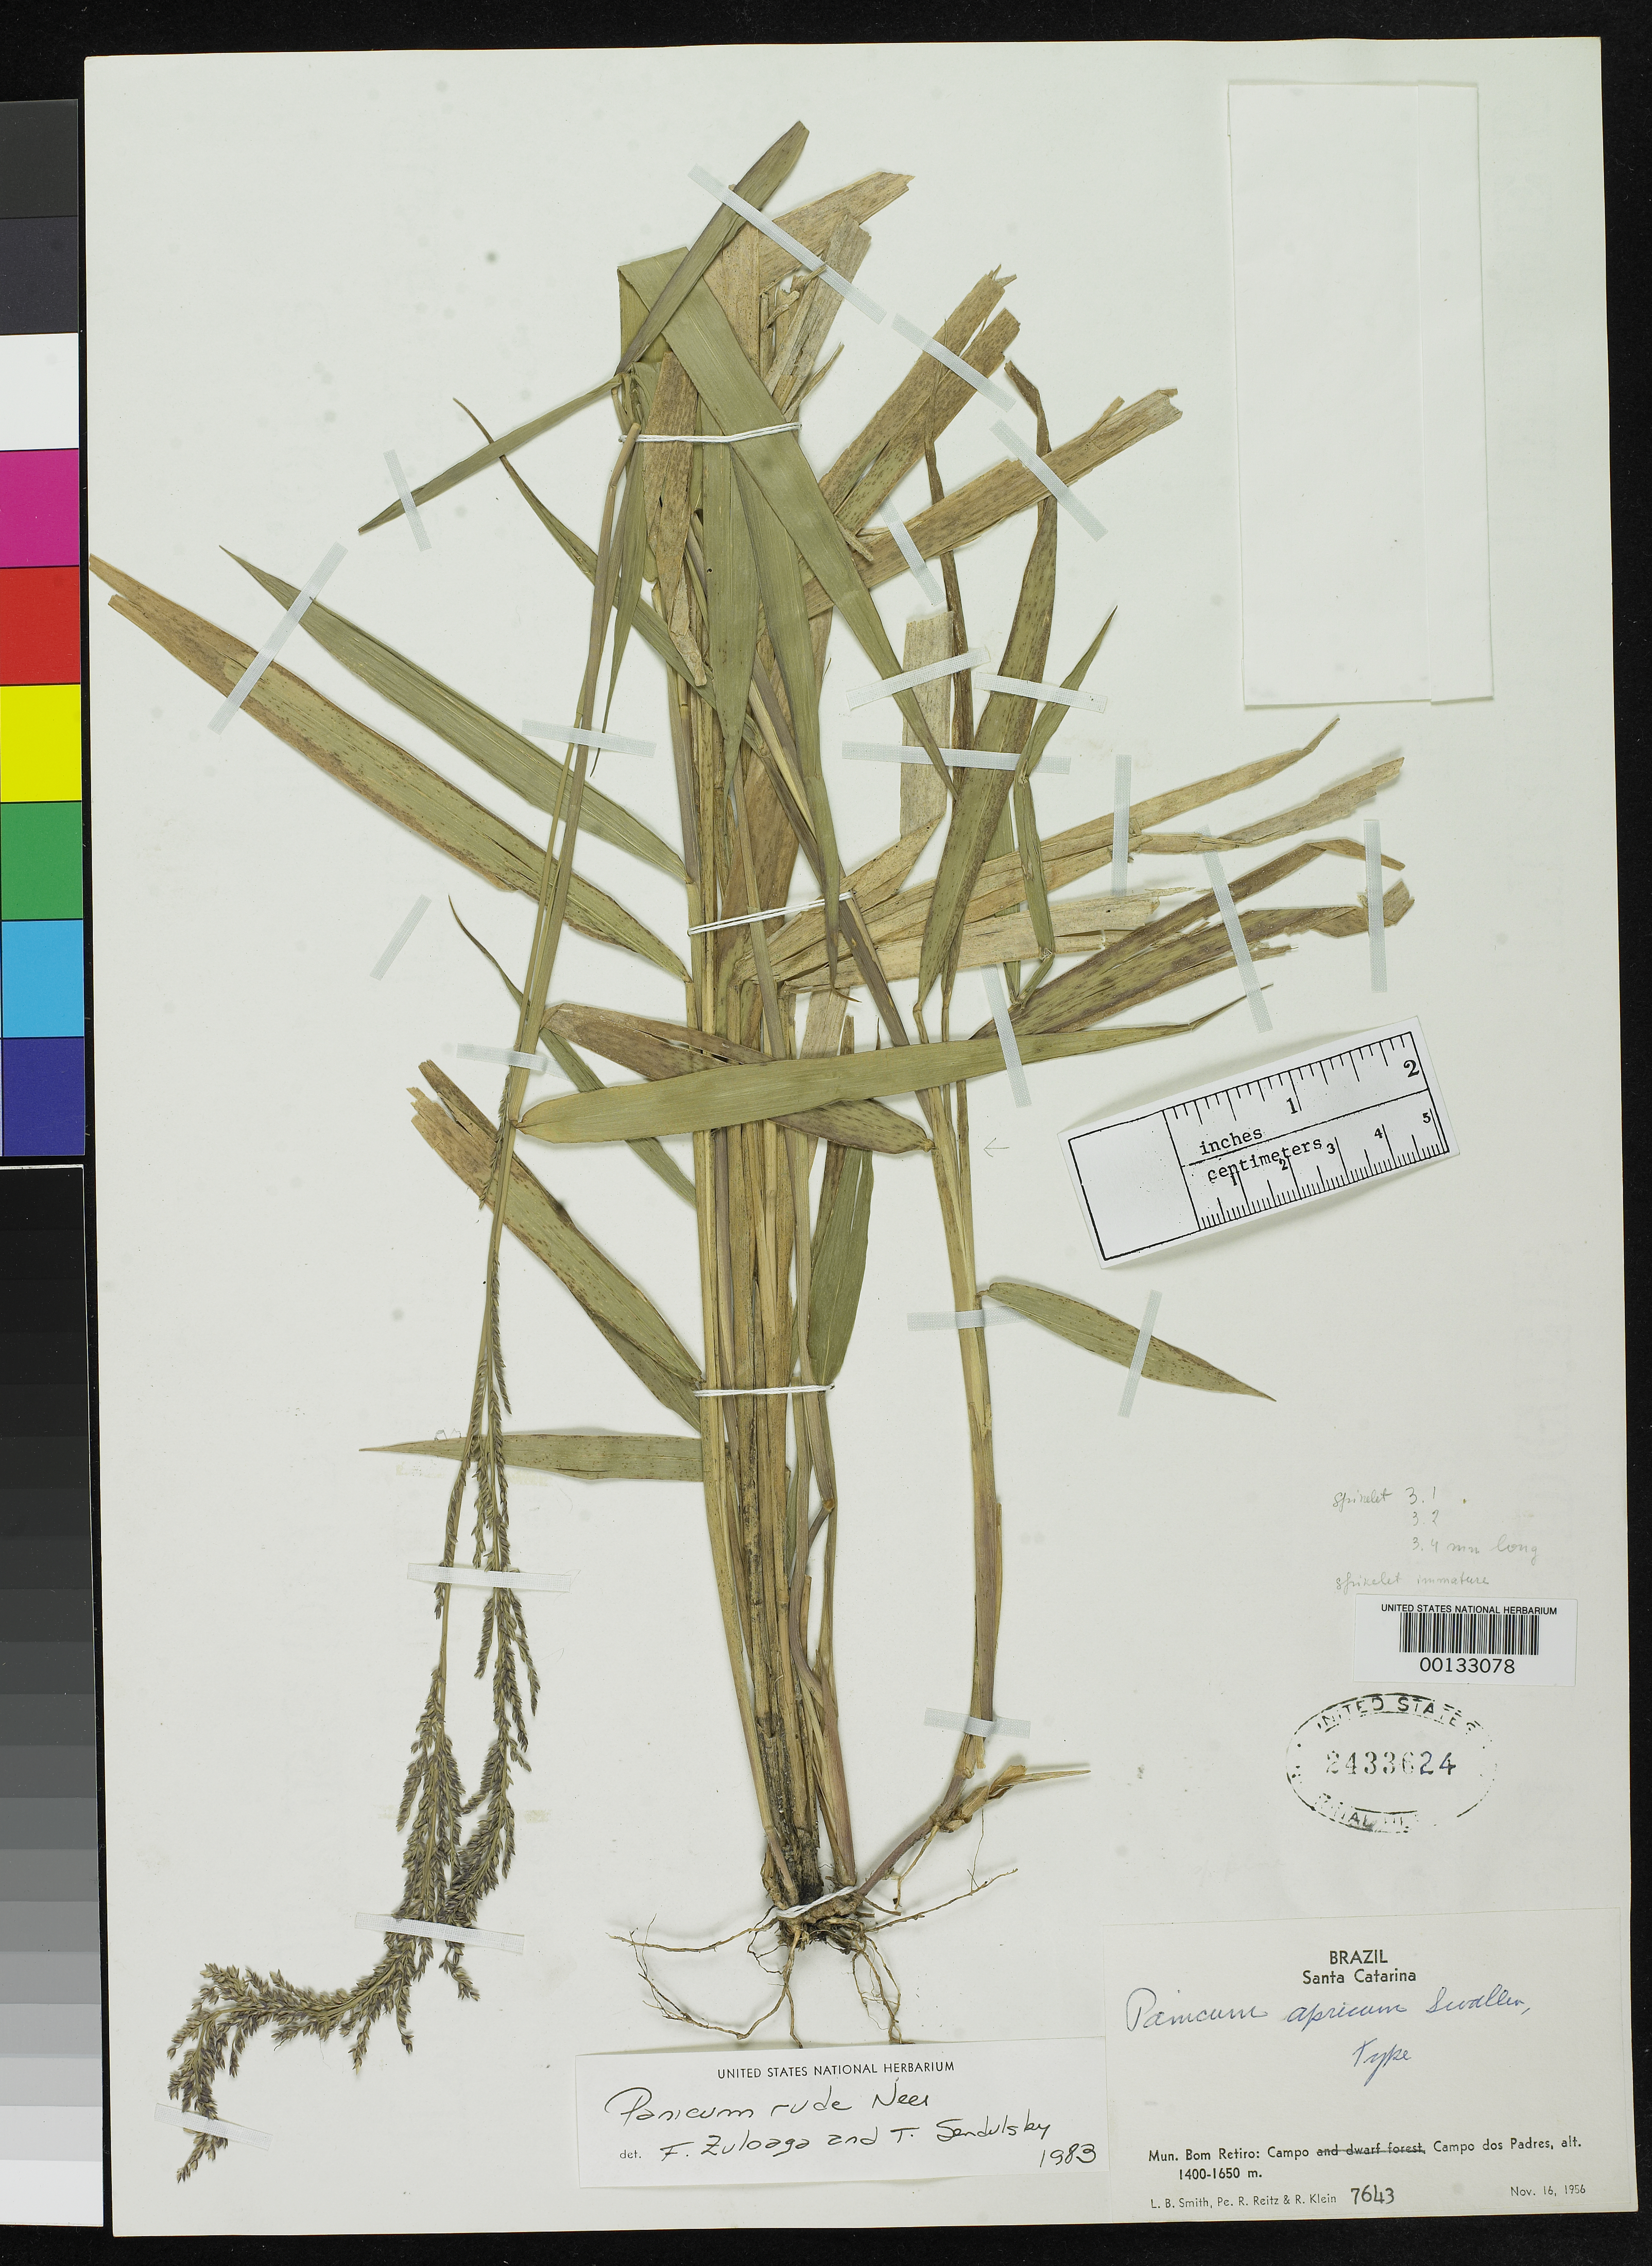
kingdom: Plantae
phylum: Tracheophyta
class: Liliopsida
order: Poales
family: Poaceae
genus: Panicum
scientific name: Panicum apricum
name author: Swallen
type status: Holotype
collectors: L. Smith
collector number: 7643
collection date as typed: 16 Nov 1956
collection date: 1956-11-16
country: Brazil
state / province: Santa Catarina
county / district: Bom Retiro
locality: Campo dos Padres.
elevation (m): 1400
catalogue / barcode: US 2433624